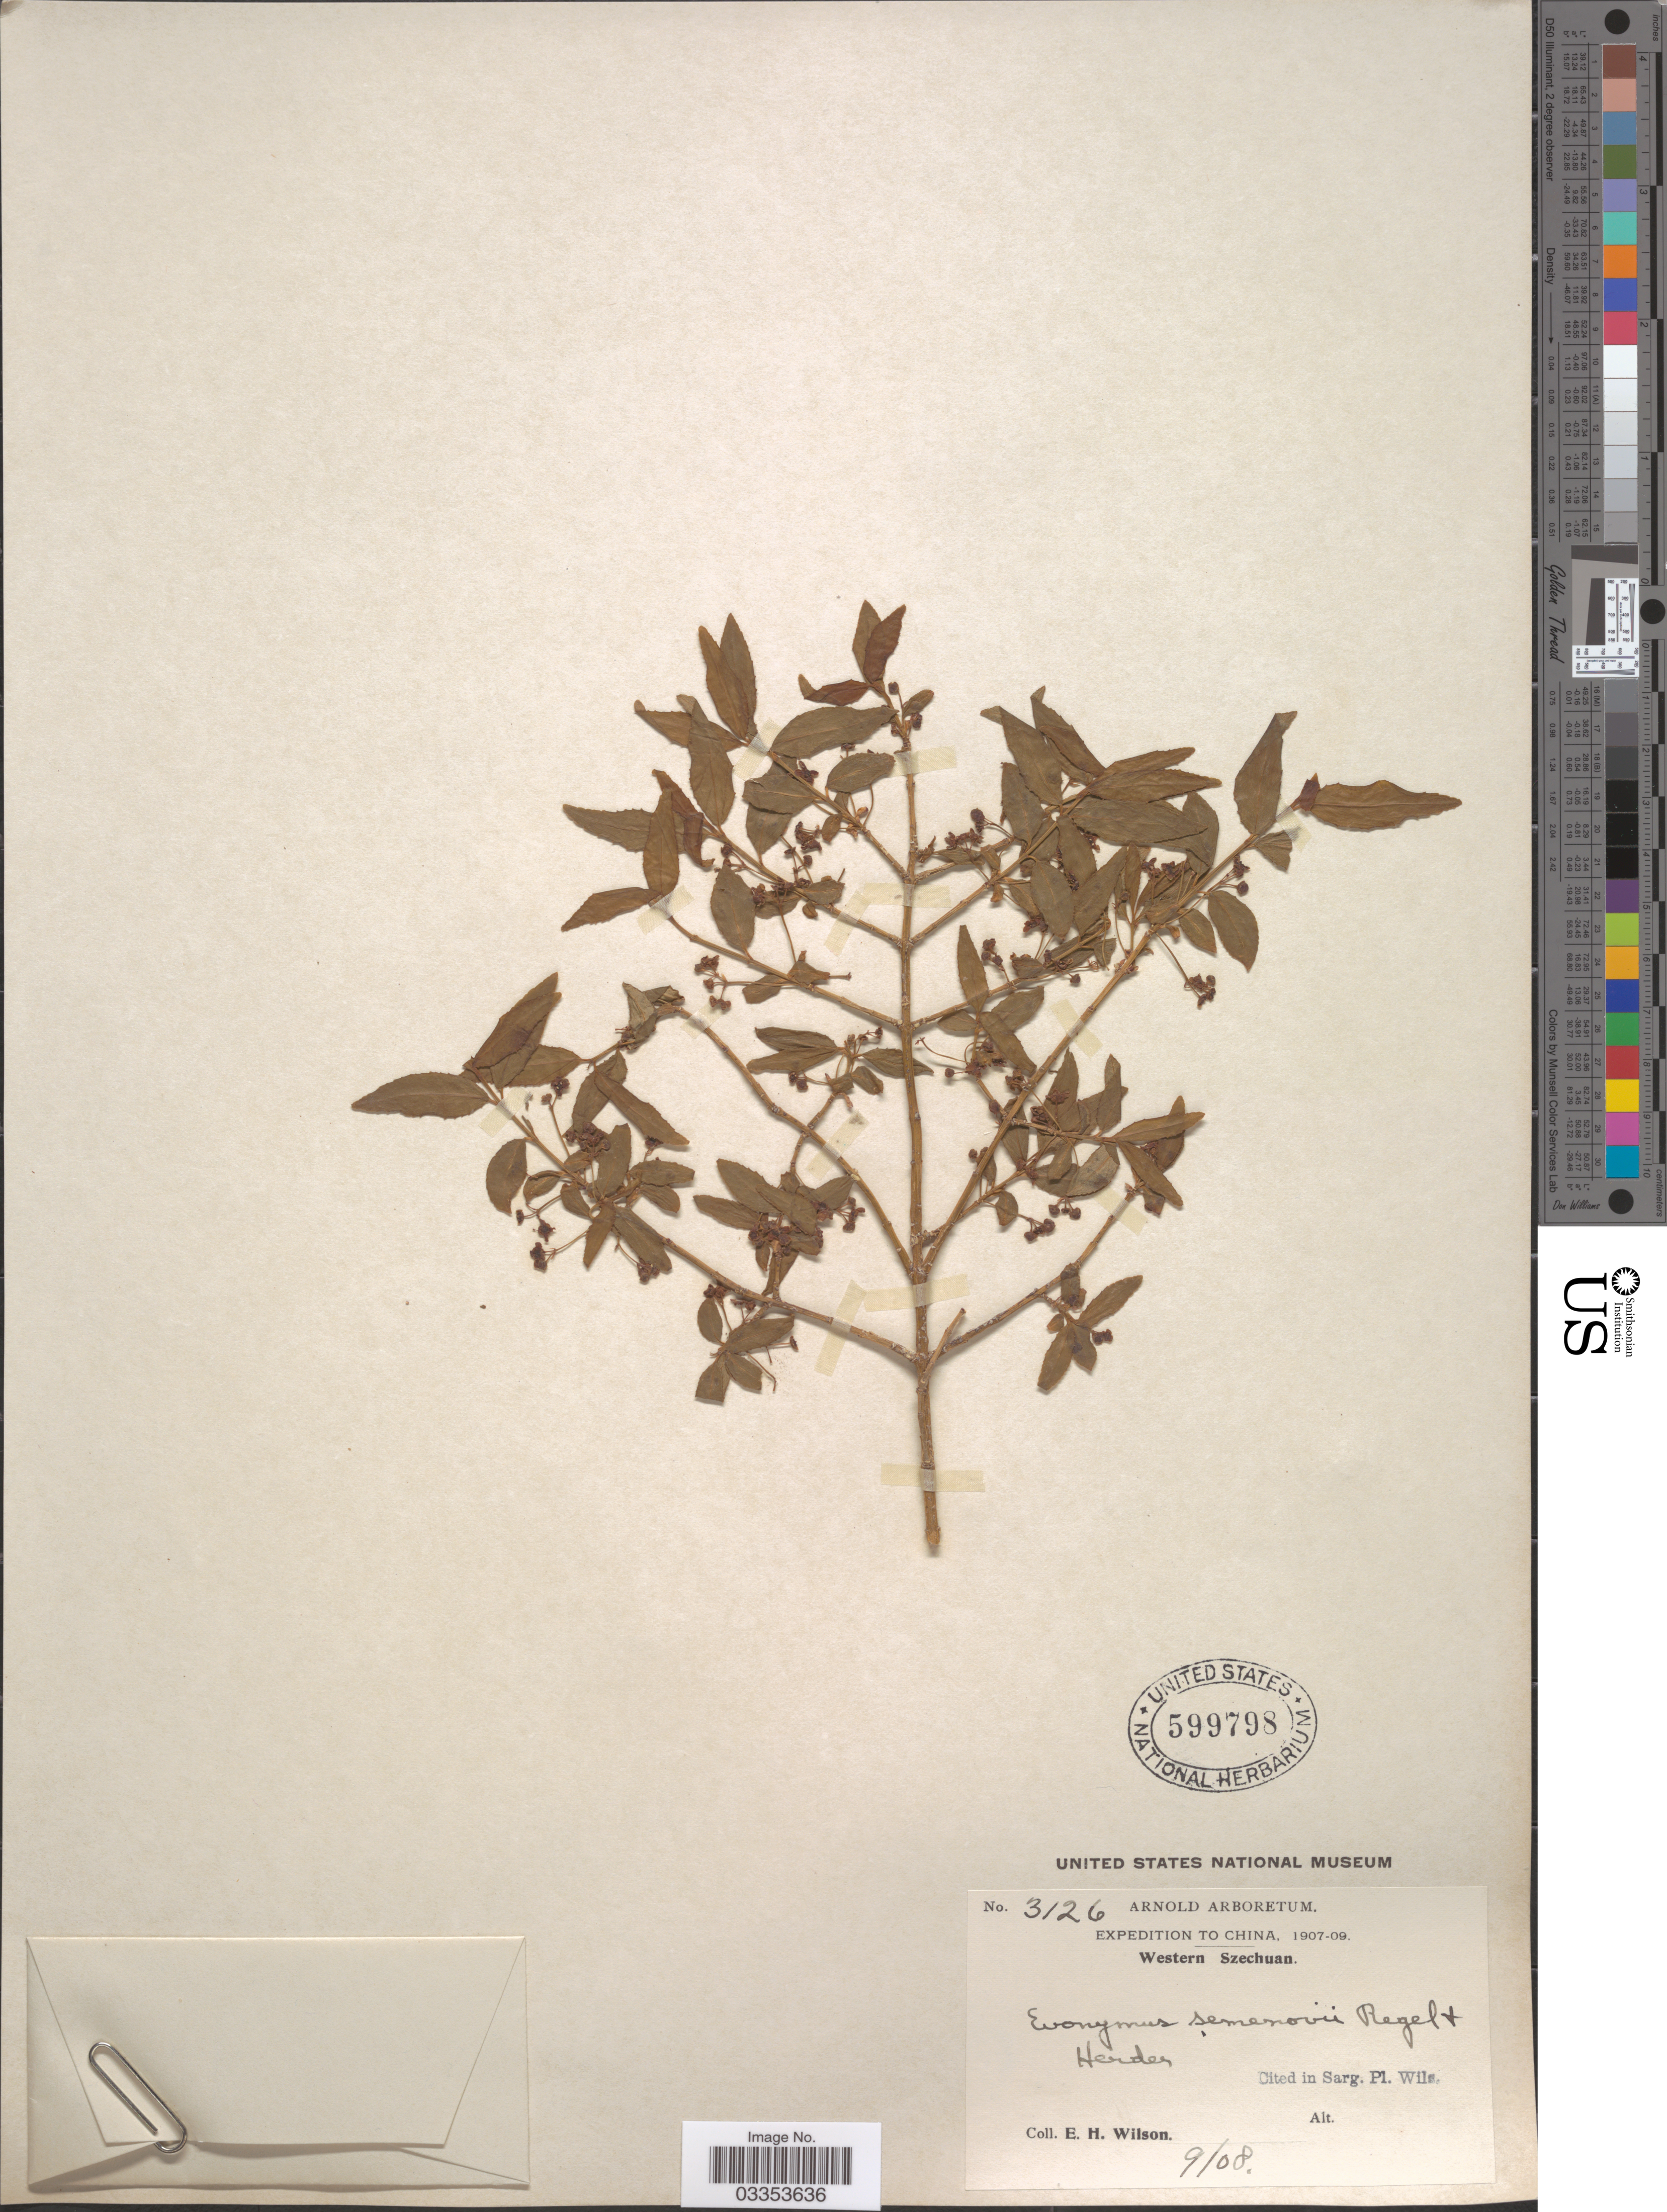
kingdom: Plantae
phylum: Tracheophyta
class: Magnoliopsida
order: Celastrales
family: Celastraceae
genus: Euonymus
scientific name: Euonymus semenovii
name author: Herder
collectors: E. Wilson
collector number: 3126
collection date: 1908-09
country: China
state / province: Sichuan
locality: Western Szechuan.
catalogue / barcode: US 599798